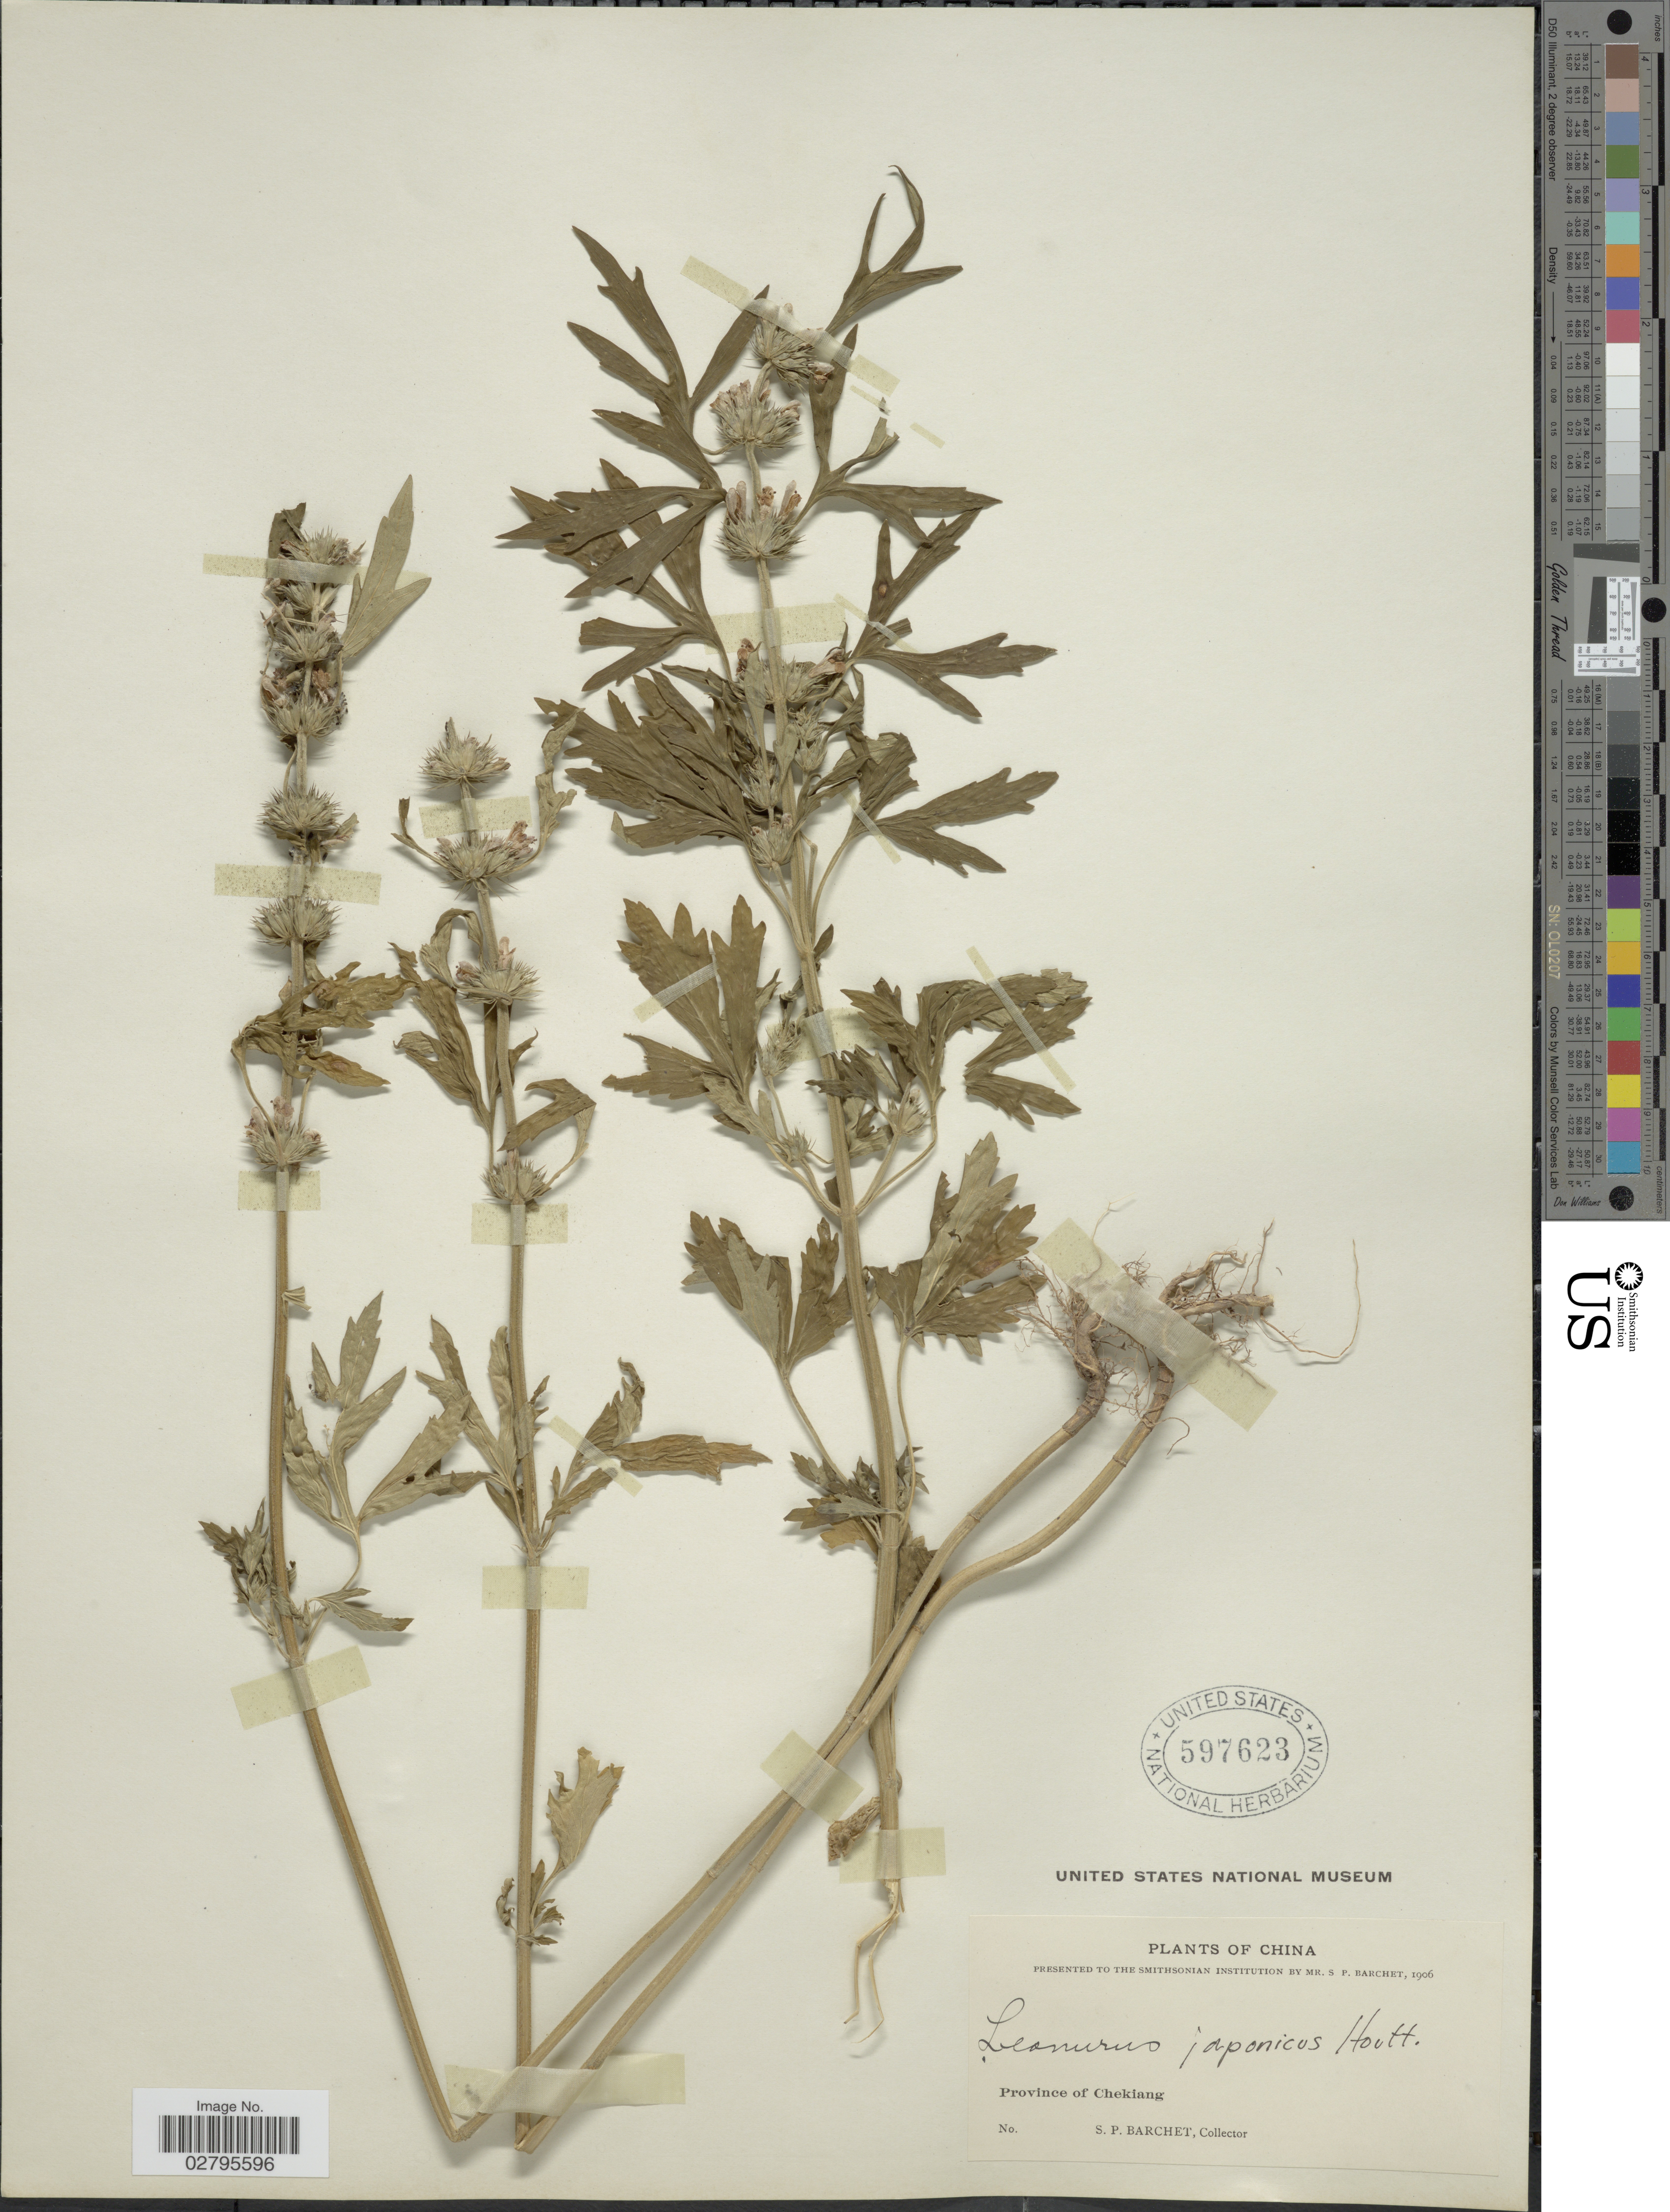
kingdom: Plantae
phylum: Tracheophyta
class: Magnoliopsida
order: Lamiales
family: Lamiaceae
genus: Leonurus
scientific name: Leonurus japonicus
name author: Houtt.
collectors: S. P. Barchet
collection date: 1906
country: China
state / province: Zhejiang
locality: Province of Chekiang.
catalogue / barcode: US 597623